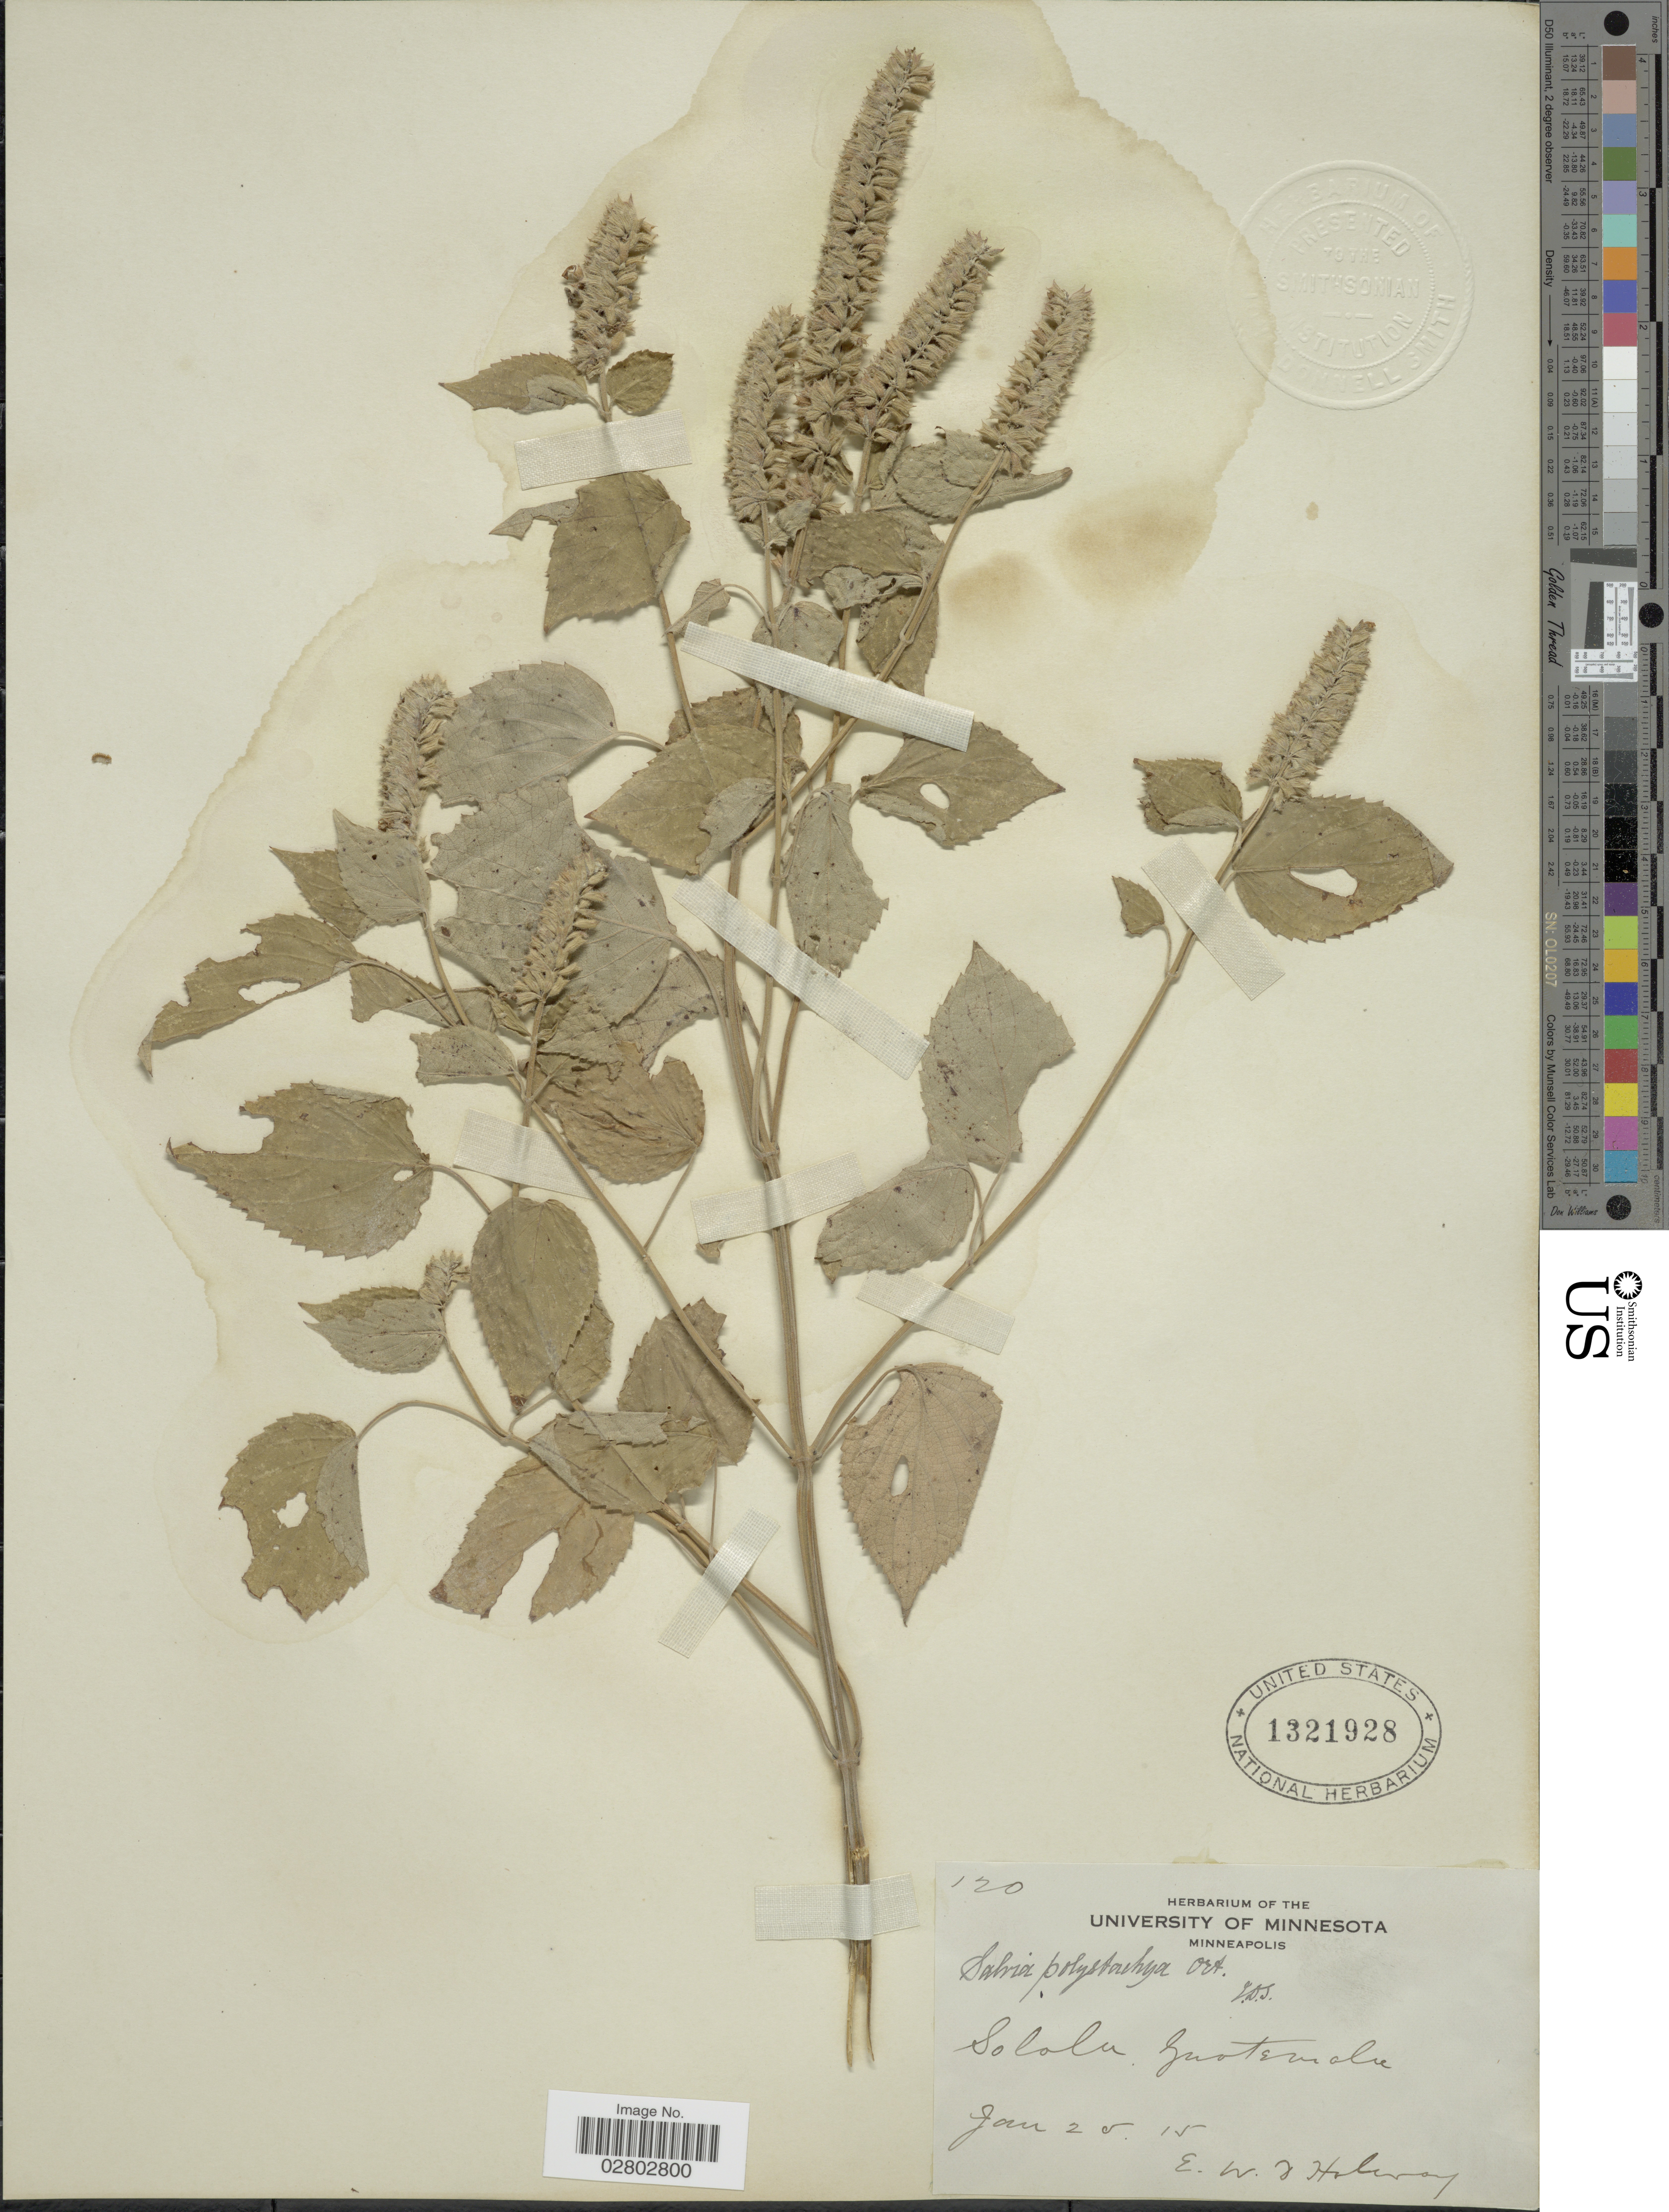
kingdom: Plantae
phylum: Tracheophyta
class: Magnoliopsida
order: Lamiales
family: Lamiaceae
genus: Salvia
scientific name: Salvia polystachya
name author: Cav.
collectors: E. W. D. Holway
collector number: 120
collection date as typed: Transcribed d/m/y: 25/1/15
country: Guatemala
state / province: Sololá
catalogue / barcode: US 1321928